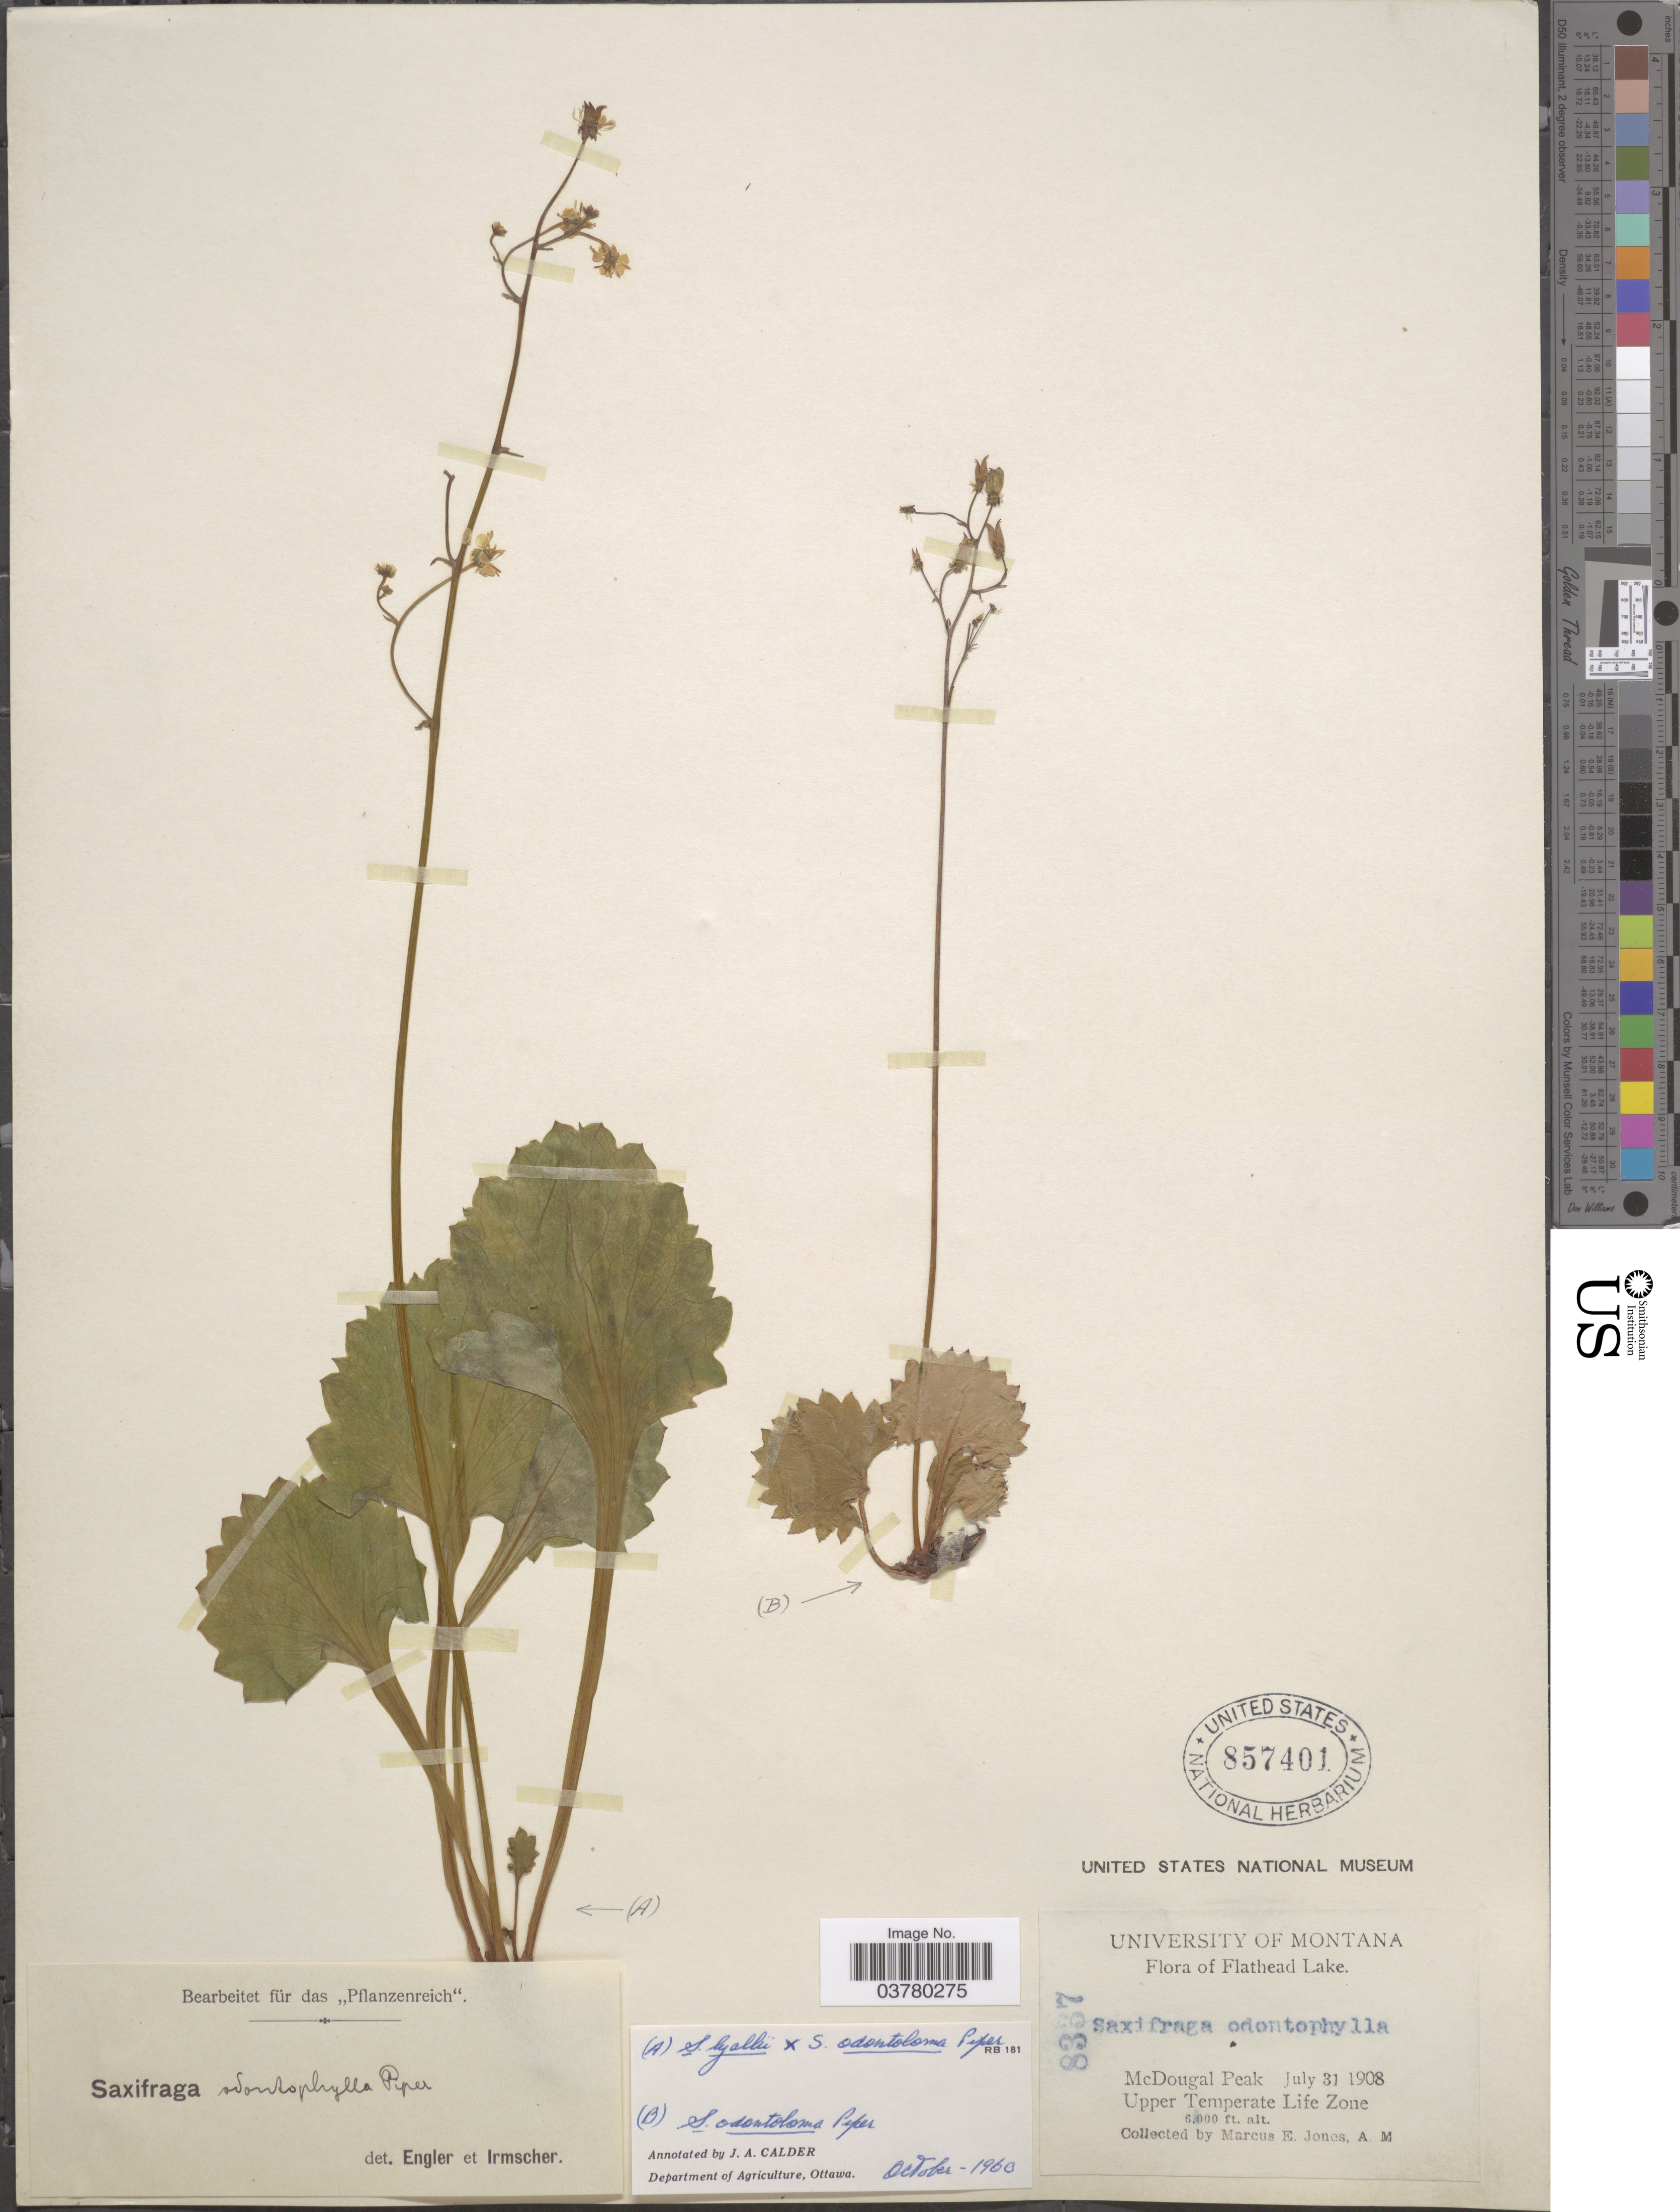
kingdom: Plantae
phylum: Tracheophyta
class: Magnoliopsida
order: Saxifragales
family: Saxifragaceae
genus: Micranthes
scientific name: Micranthes odontoloma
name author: (Piper) A. Heller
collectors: M. E. Jones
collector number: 8337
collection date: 1908-07-31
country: United States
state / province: Montana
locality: Flathead Lake. McDougal Peak. Upper Temperate Life Zone.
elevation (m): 1829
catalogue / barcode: US 857401